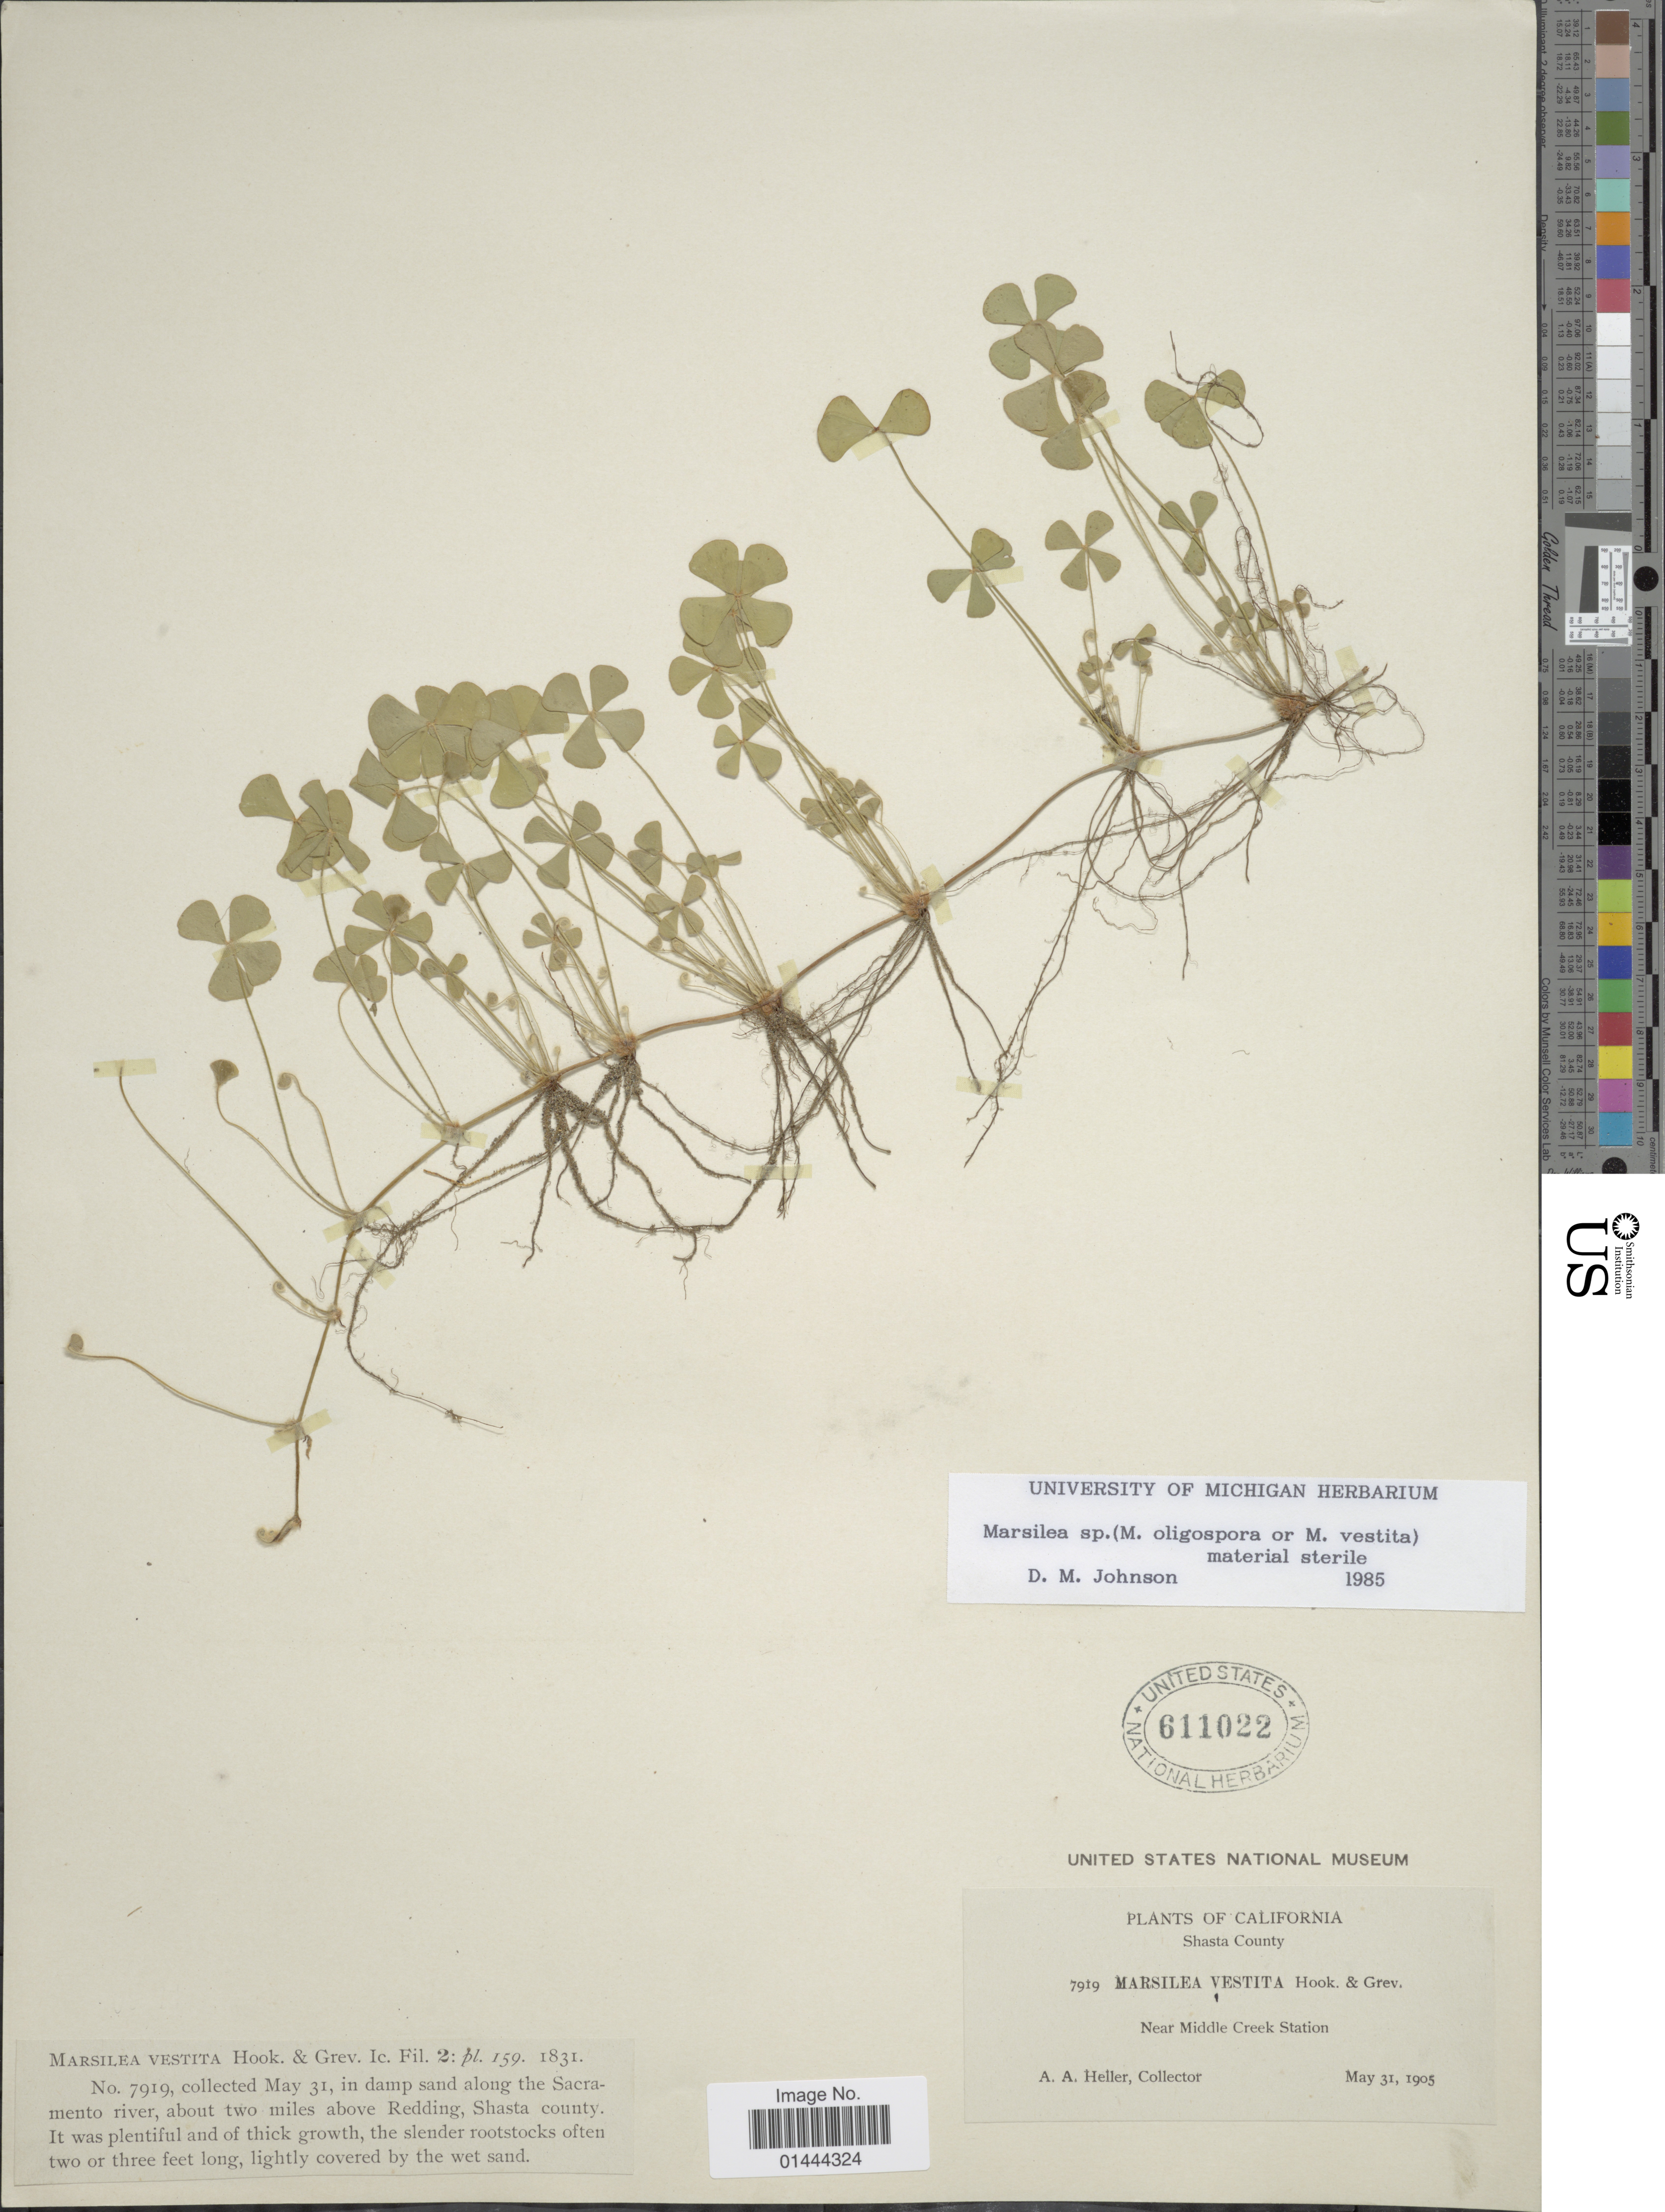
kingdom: Plantae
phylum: Tracheophyta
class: Polypodiopsida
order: Salviniales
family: Marsileaceae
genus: Marsilea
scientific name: Marsilea vestita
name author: Hook. & Grev.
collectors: A. A. Heller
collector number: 7919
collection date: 1905-05-31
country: United States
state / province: California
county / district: Shasta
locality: Shasta County, near Middle Creek Station, in damp sand along the Sacramento river, about two miles above Redding, Shasta county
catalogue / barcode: US 611022